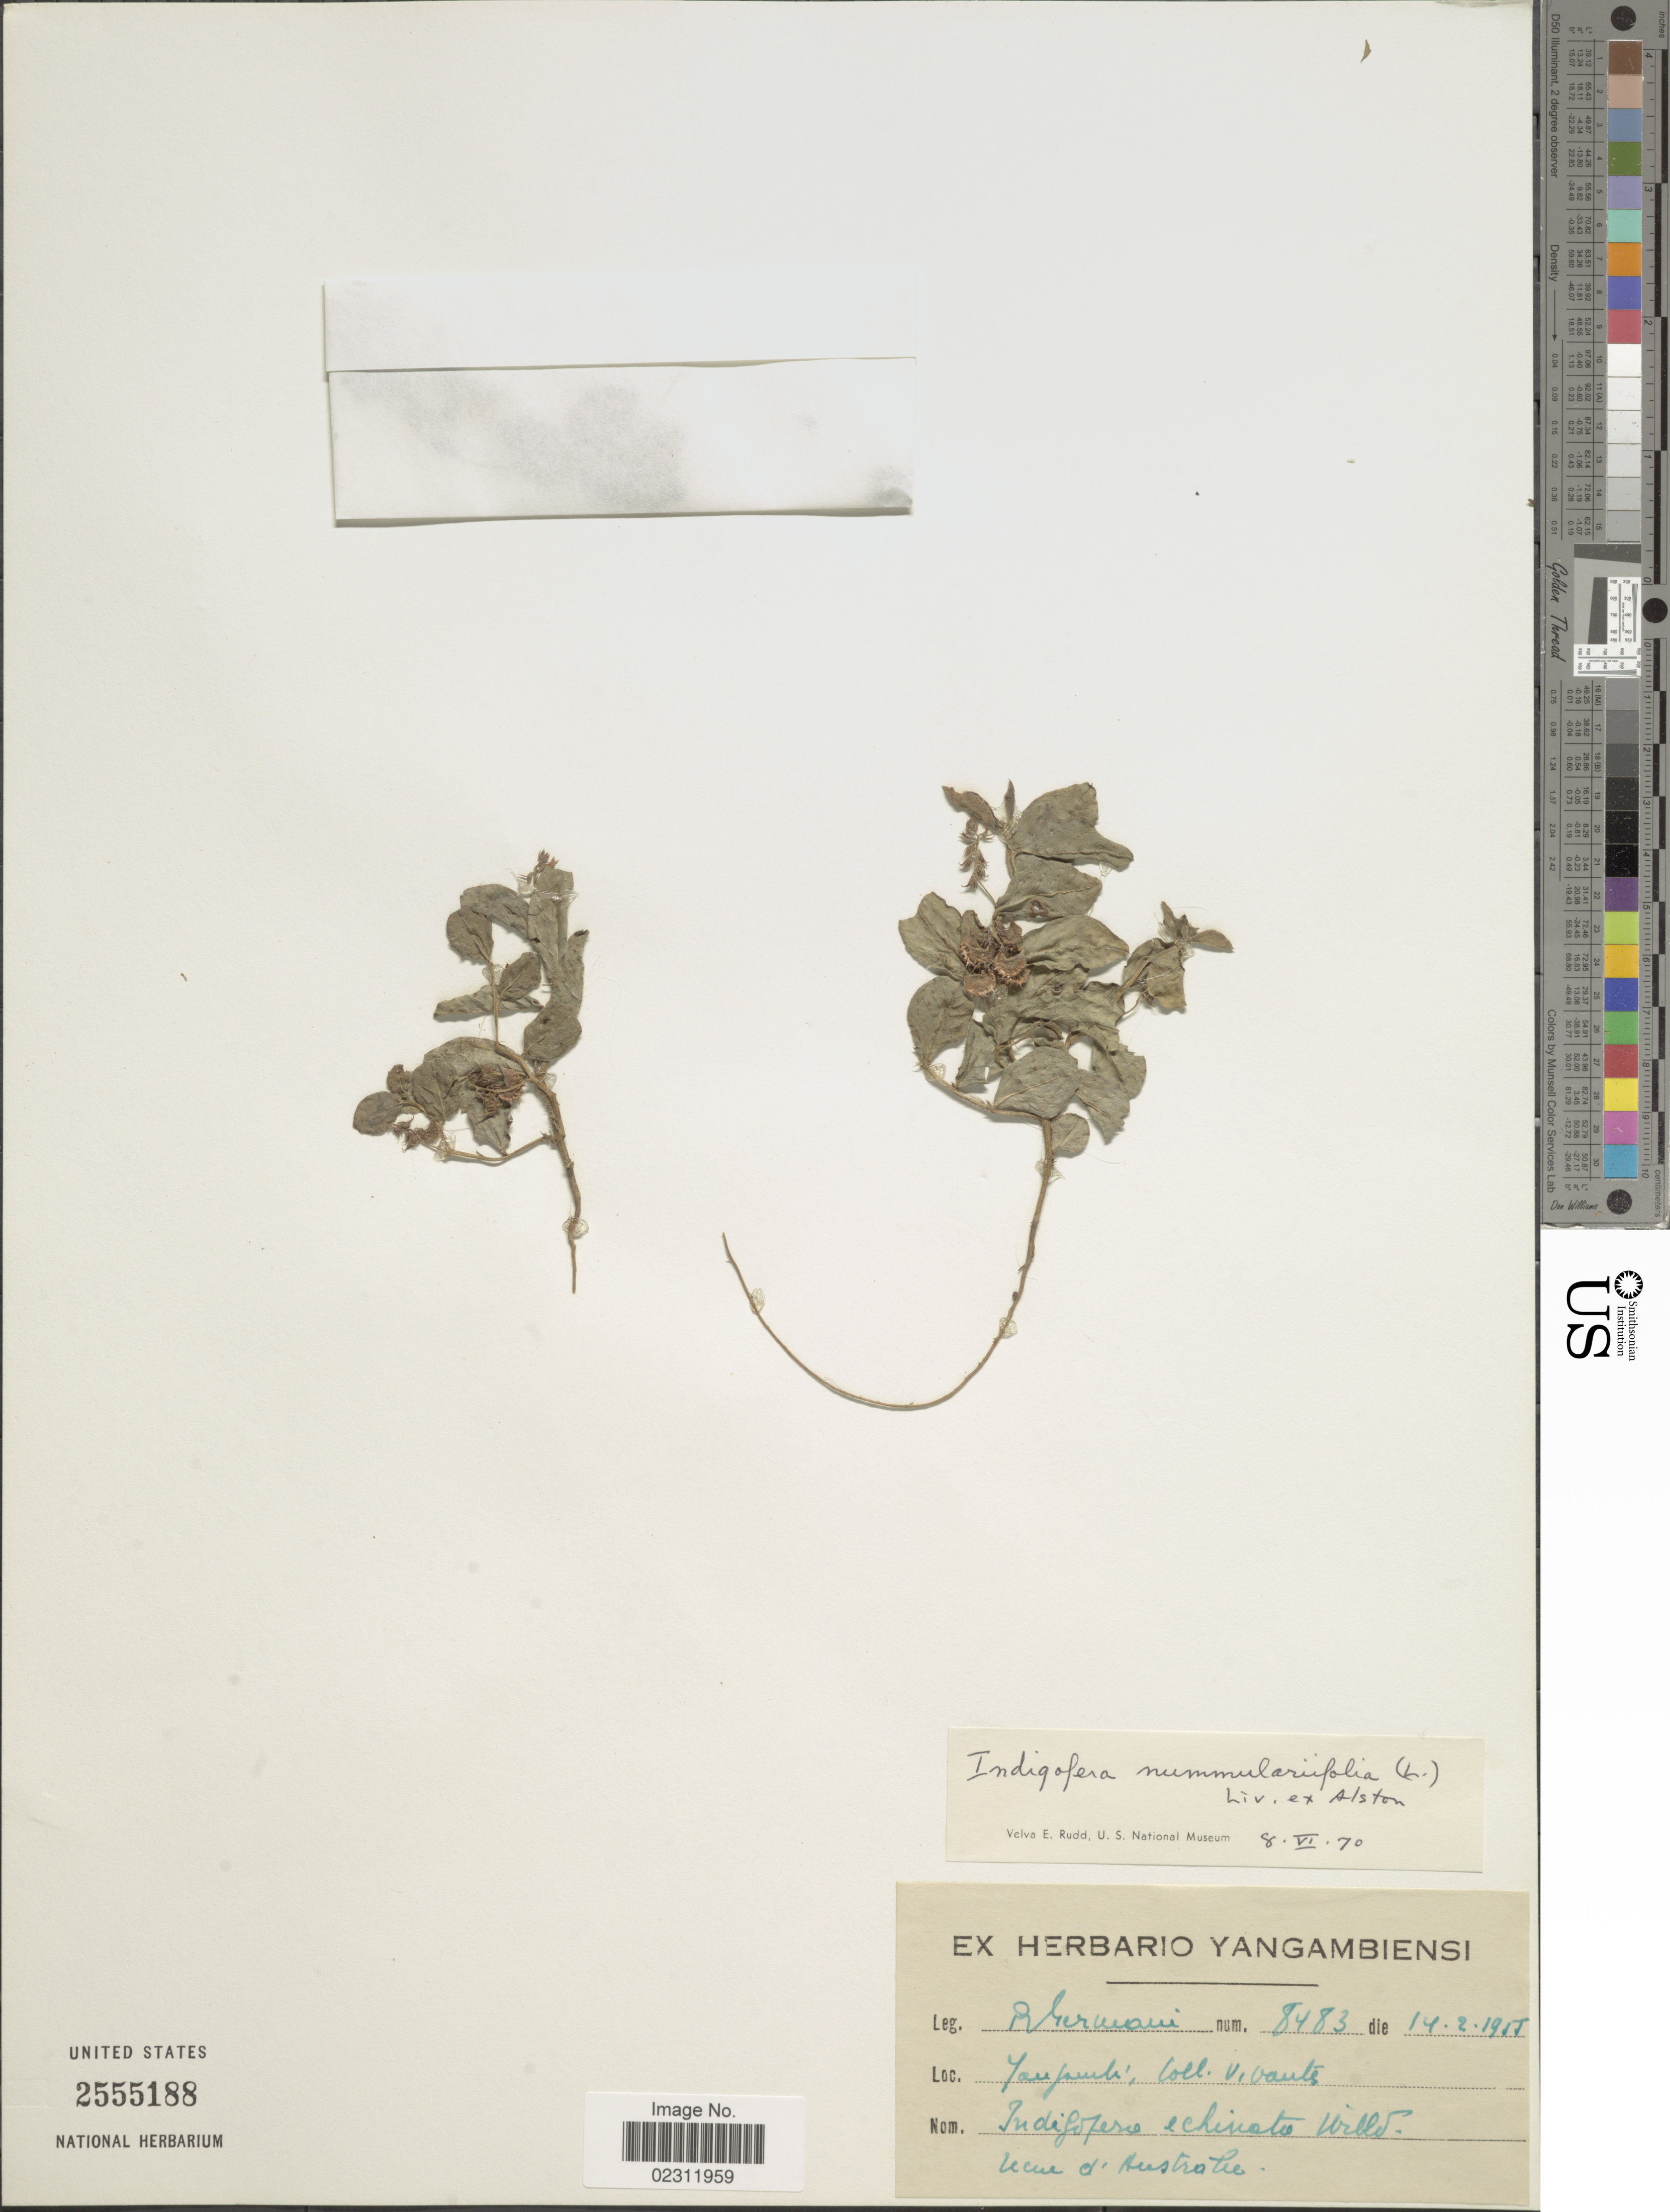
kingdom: Plantae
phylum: Tracheophyta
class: Magnoliopsida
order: Fabales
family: Fabaceae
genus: Indigofera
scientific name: Indigofera nummulariifolia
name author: (L.) Livera ex Alston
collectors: R. Germain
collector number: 8483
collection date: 1955-02-14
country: Congo, Democratic Republic of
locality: Yangambi.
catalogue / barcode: US 2555188